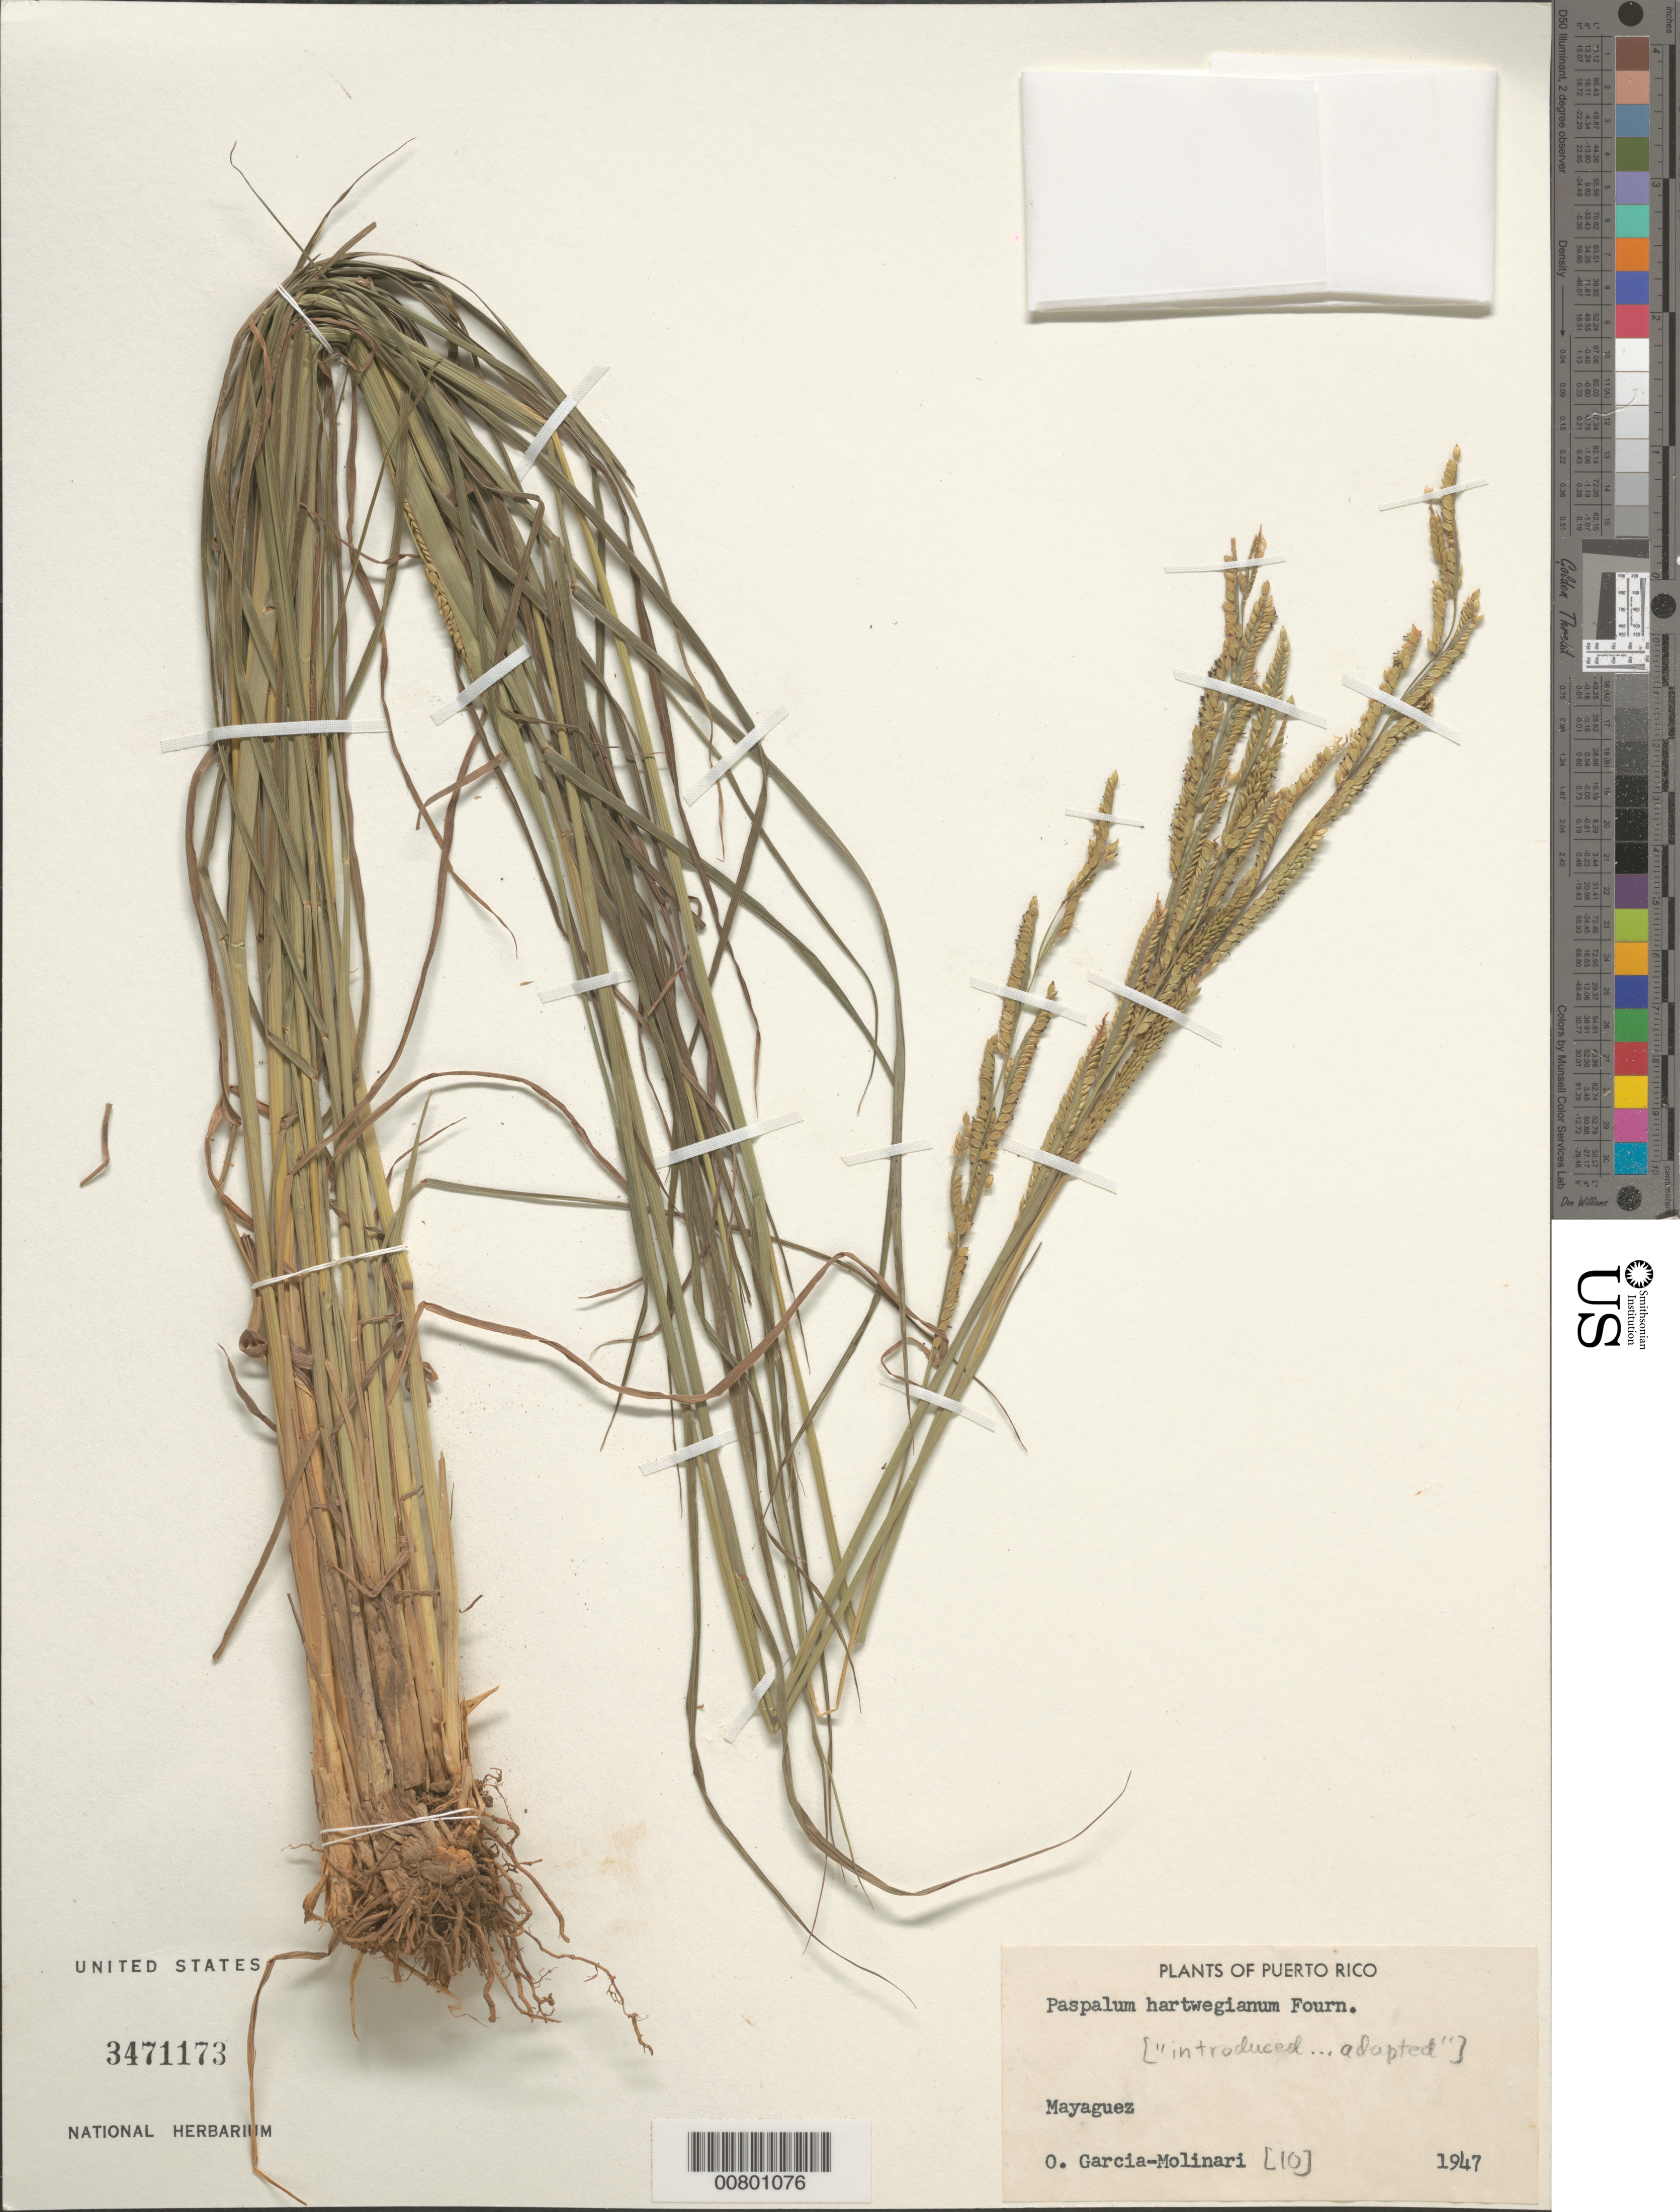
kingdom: Plantae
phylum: Tracheophyta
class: Liliopsida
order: Poales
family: Poaceae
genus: Paspalum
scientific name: Paspalum hartwegianum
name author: E. Fourn.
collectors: O. García-Molinari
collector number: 10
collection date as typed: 1947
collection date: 1947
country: Puerto Rico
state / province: Mayagüez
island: Puerto Rico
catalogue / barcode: US 3471173